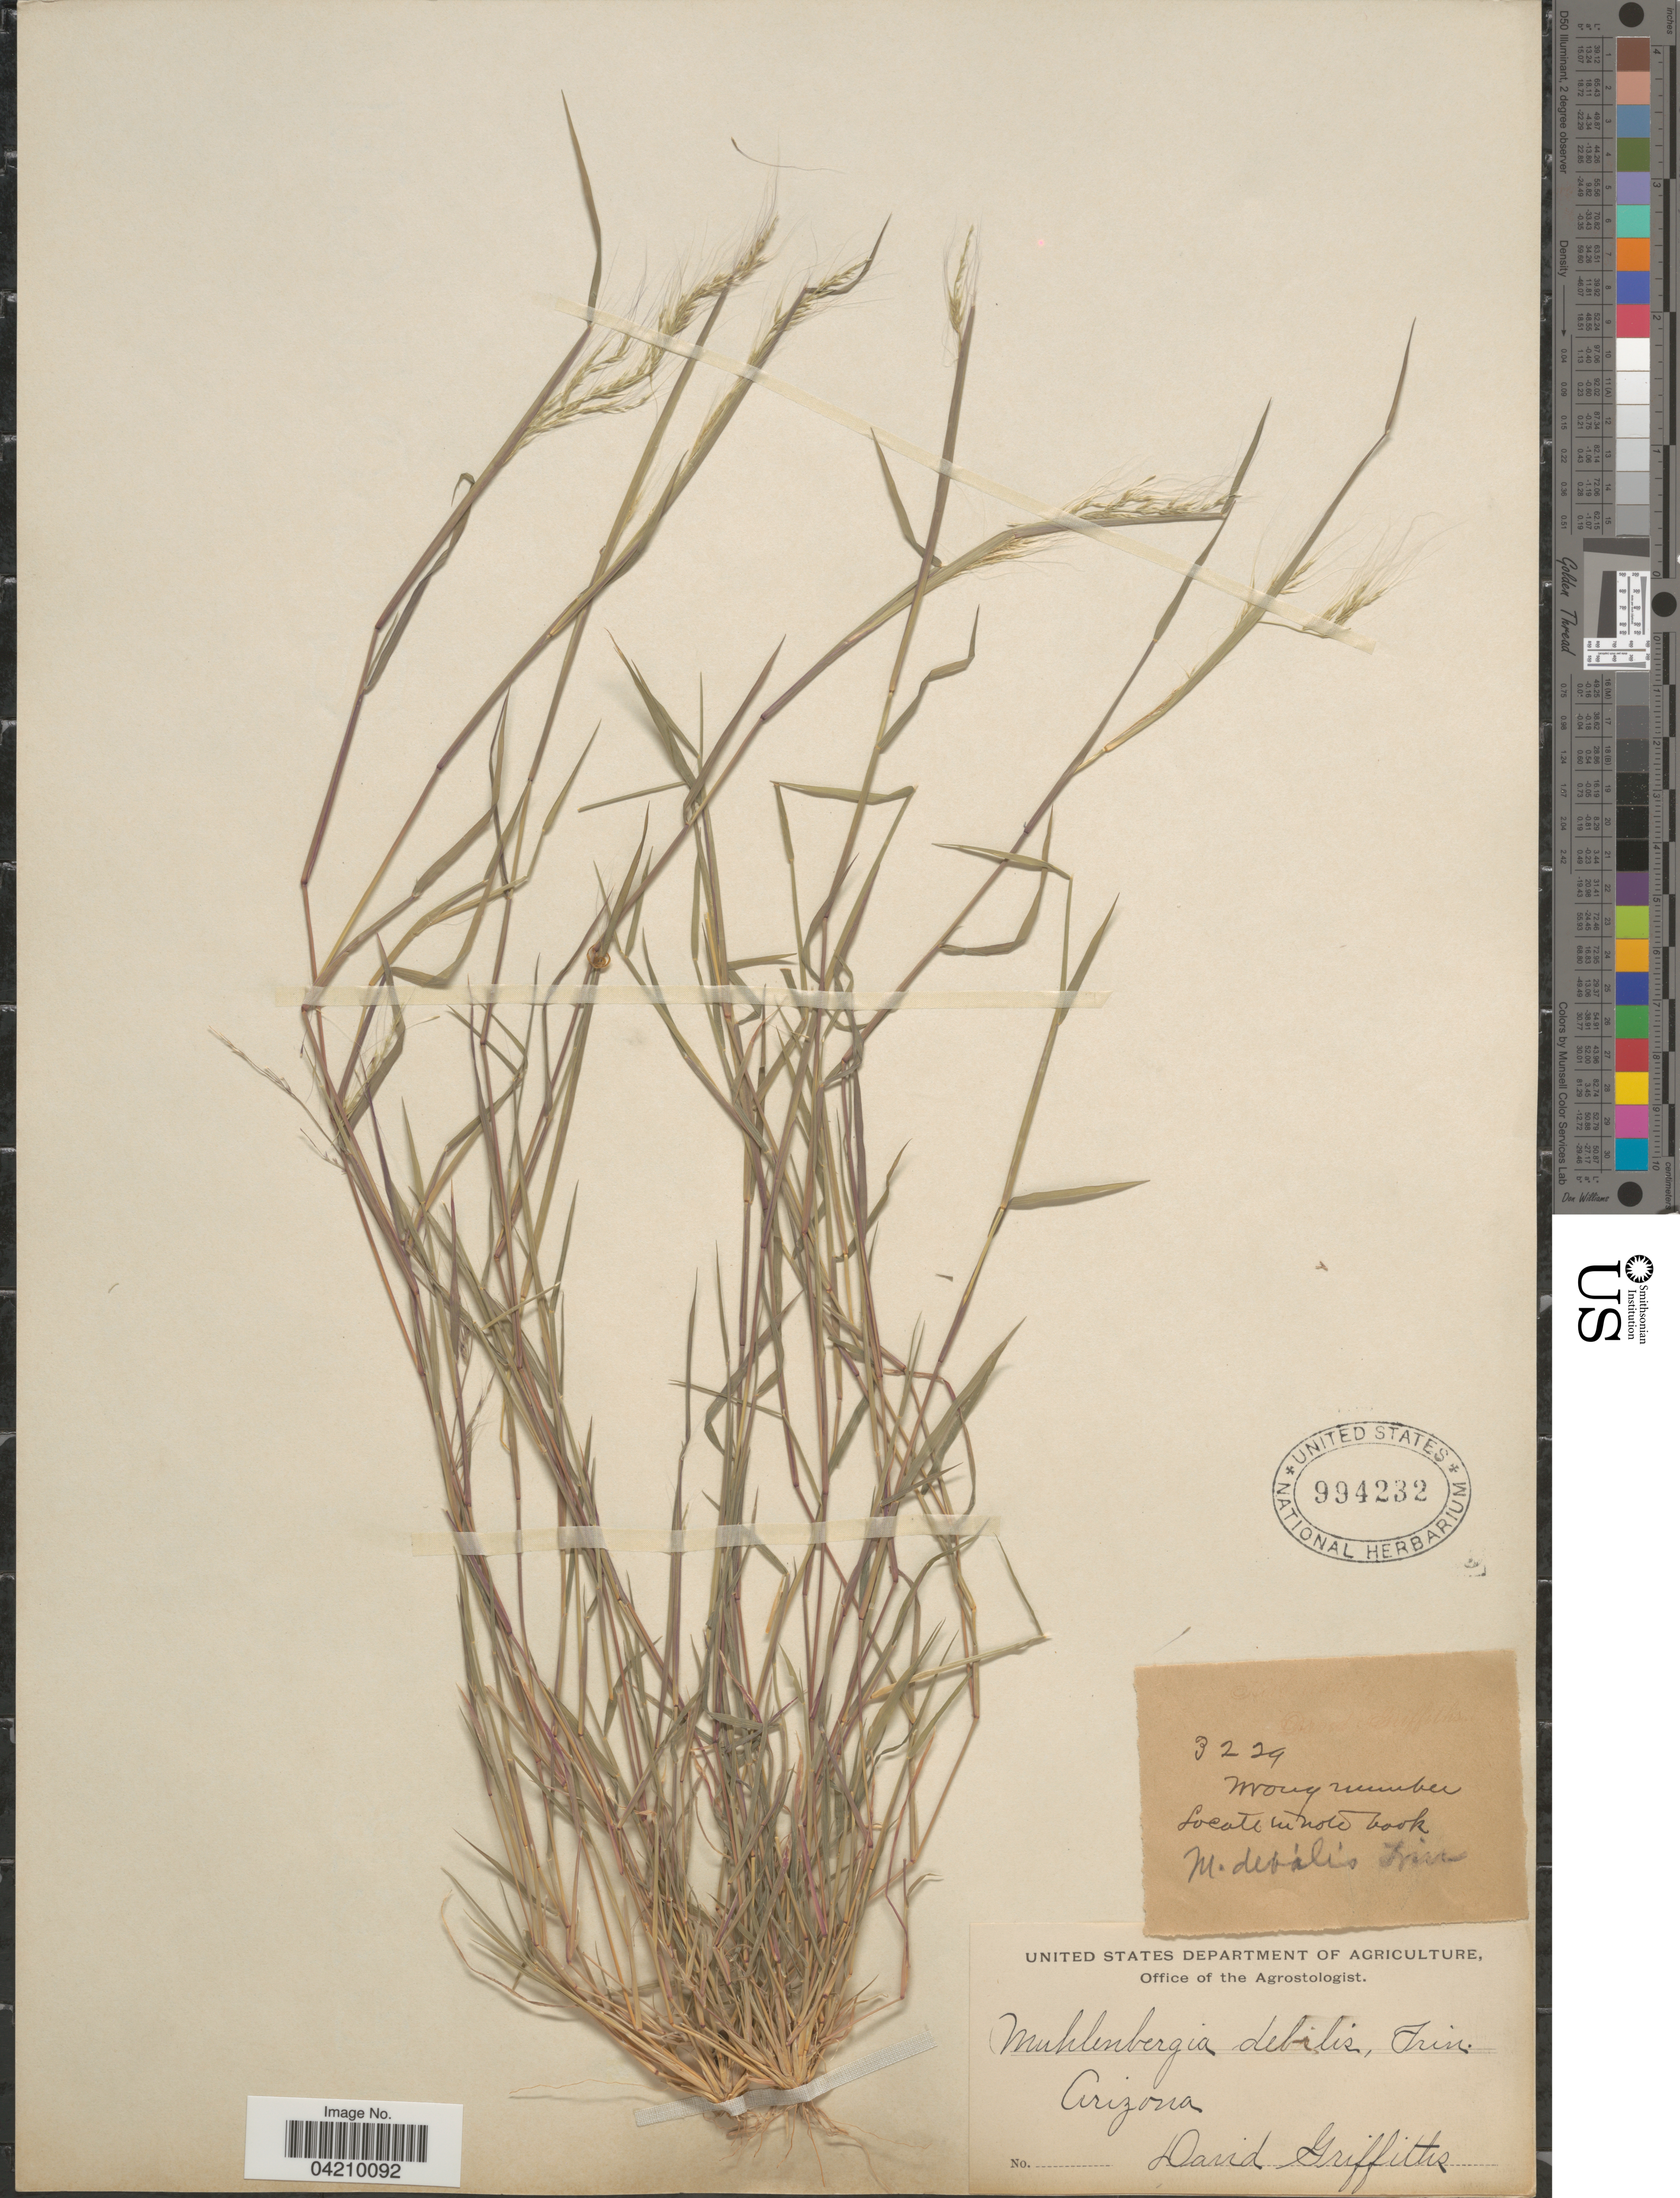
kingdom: Plantae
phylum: Tracheophyta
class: Liliopsida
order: Poales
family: Poaceae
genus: Muhlenbergia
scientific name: Muhlenbergia microsperma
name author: (DC.) Kunth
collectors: D. Griffiths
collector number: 3229?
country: United States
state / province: Arizona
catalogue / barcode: US 994232